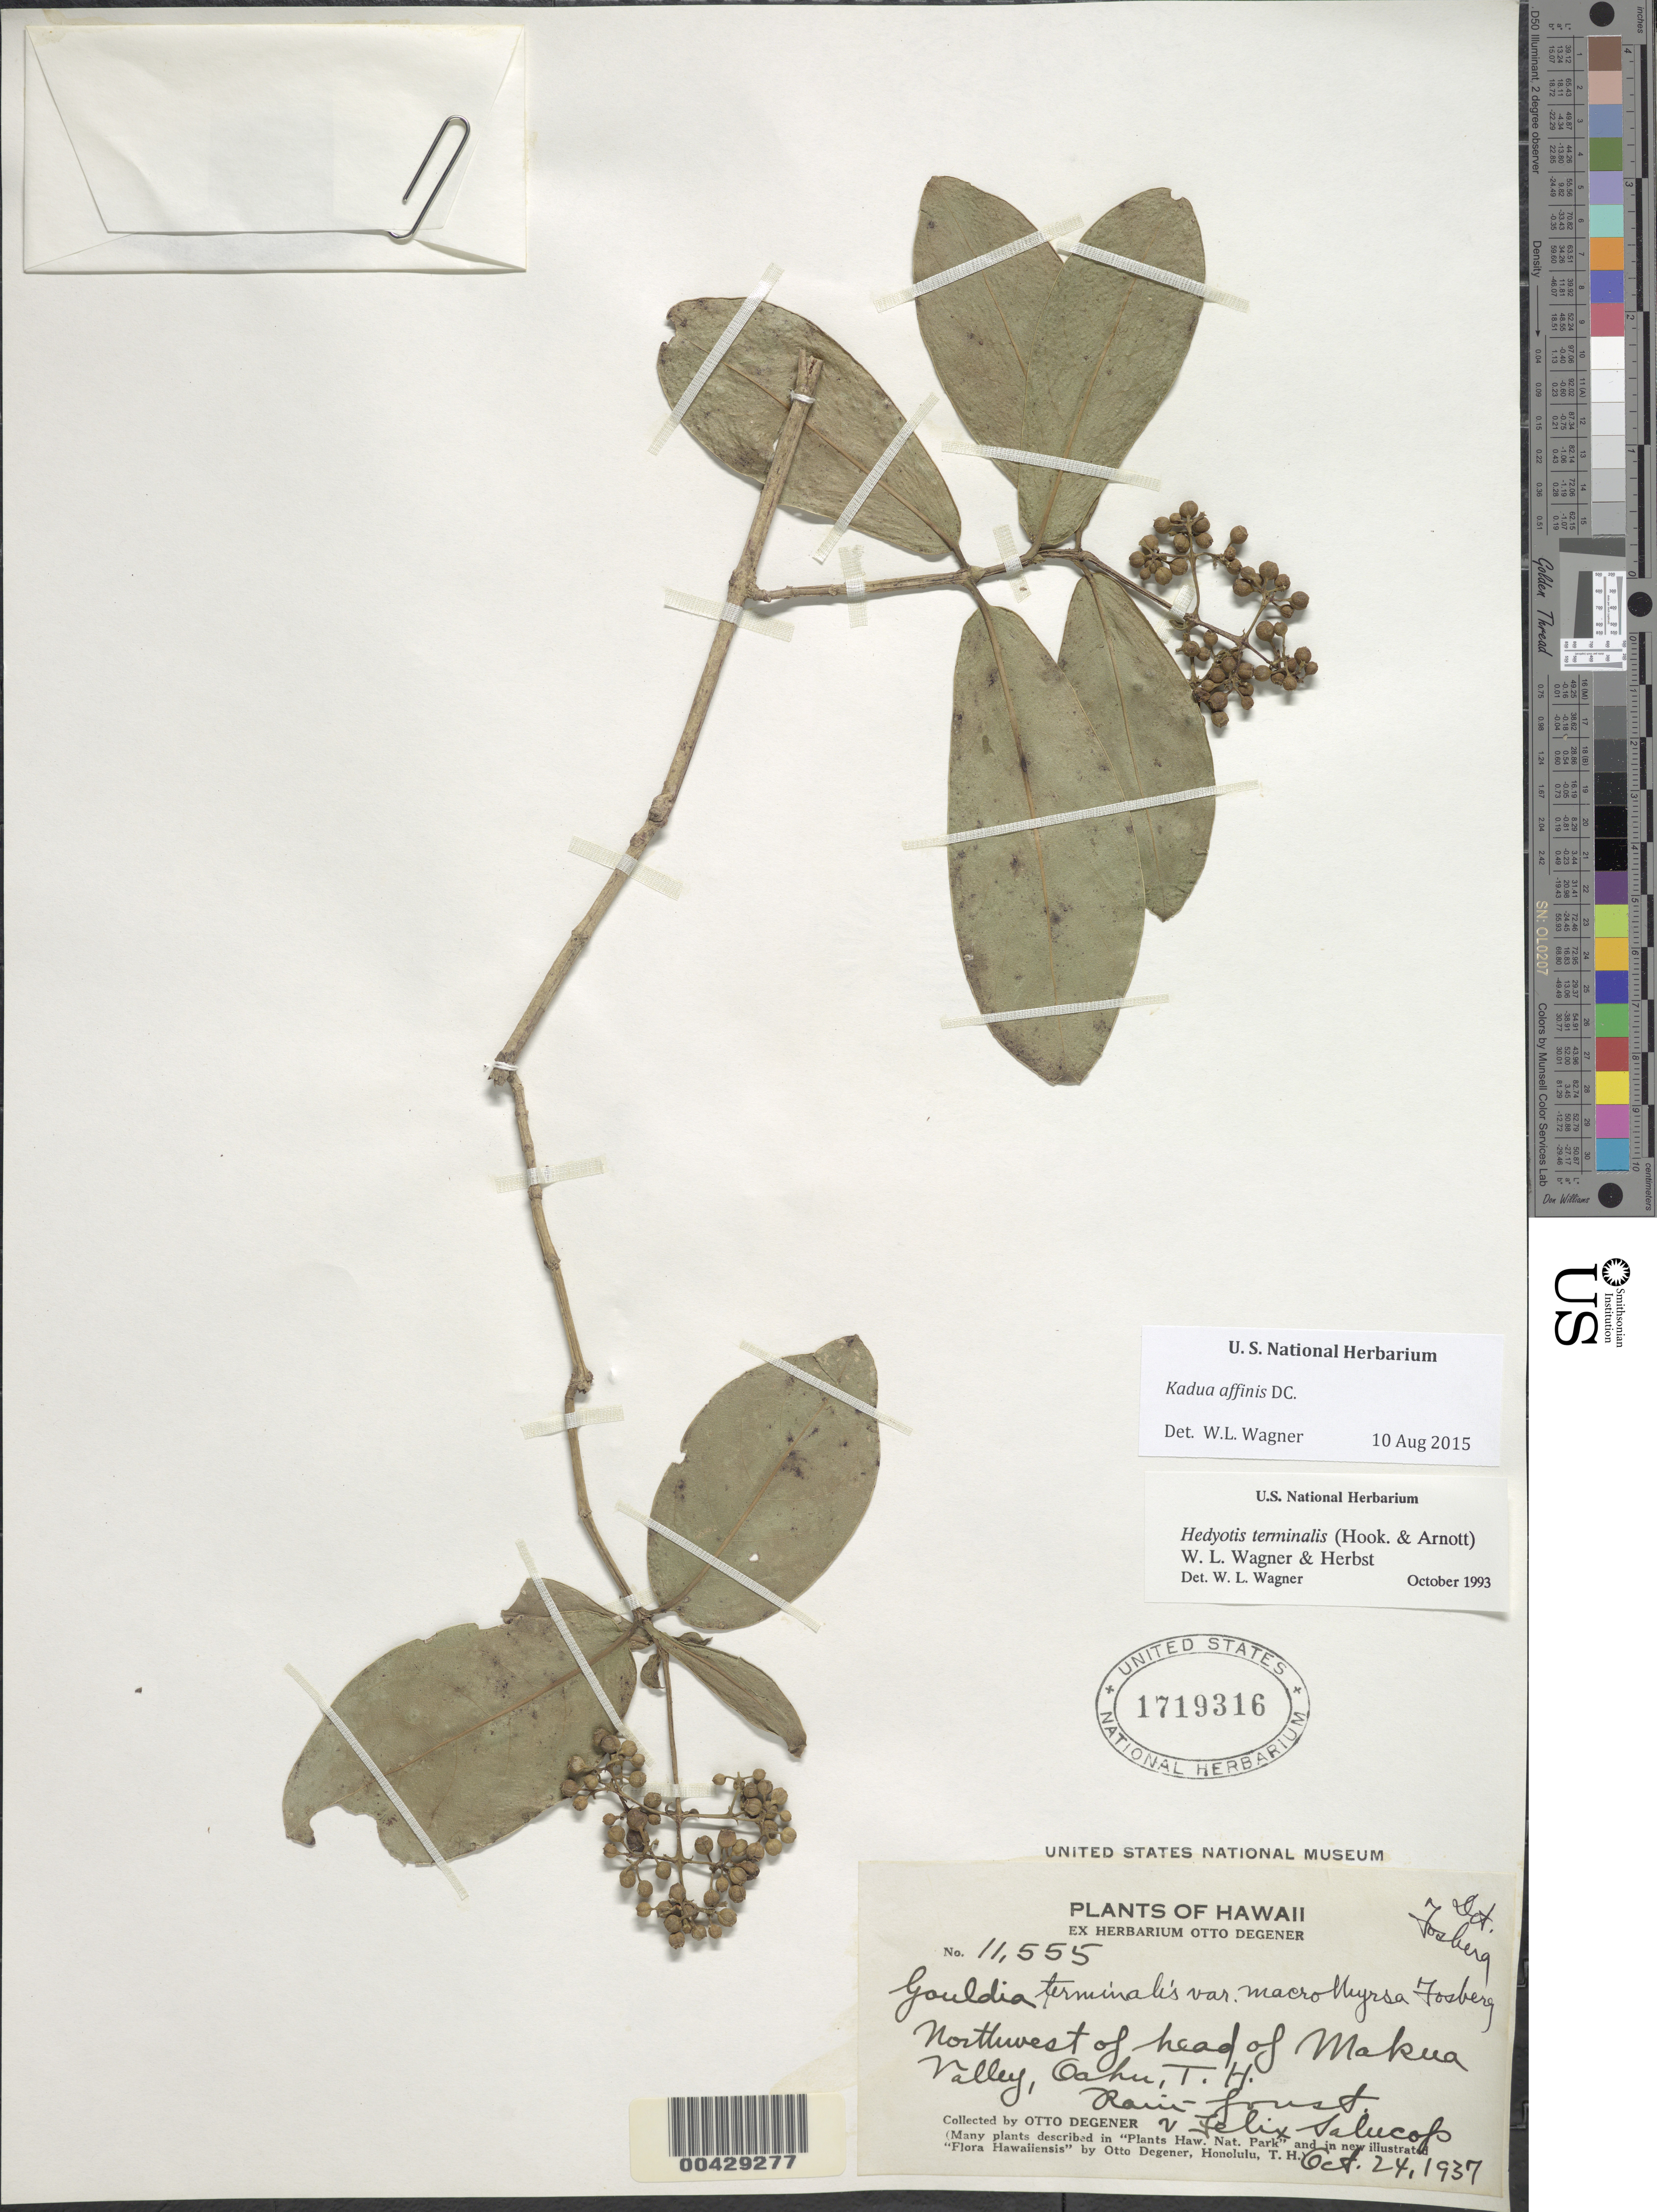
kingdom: Plantae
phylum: Tracheophyta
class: Magnoliopsida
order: Gentianales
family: Rubiaceae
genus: Kadua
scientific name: Kadua affinis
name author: DC.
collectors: O. Degener & F. Salucop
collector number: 11555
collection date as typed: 24 Oct 1937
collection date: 1937-10-24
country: United States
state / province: Hawaii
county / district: Honolulu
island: Oahu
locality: Northwest of head of Makua Valley.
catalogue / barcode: US 1719316